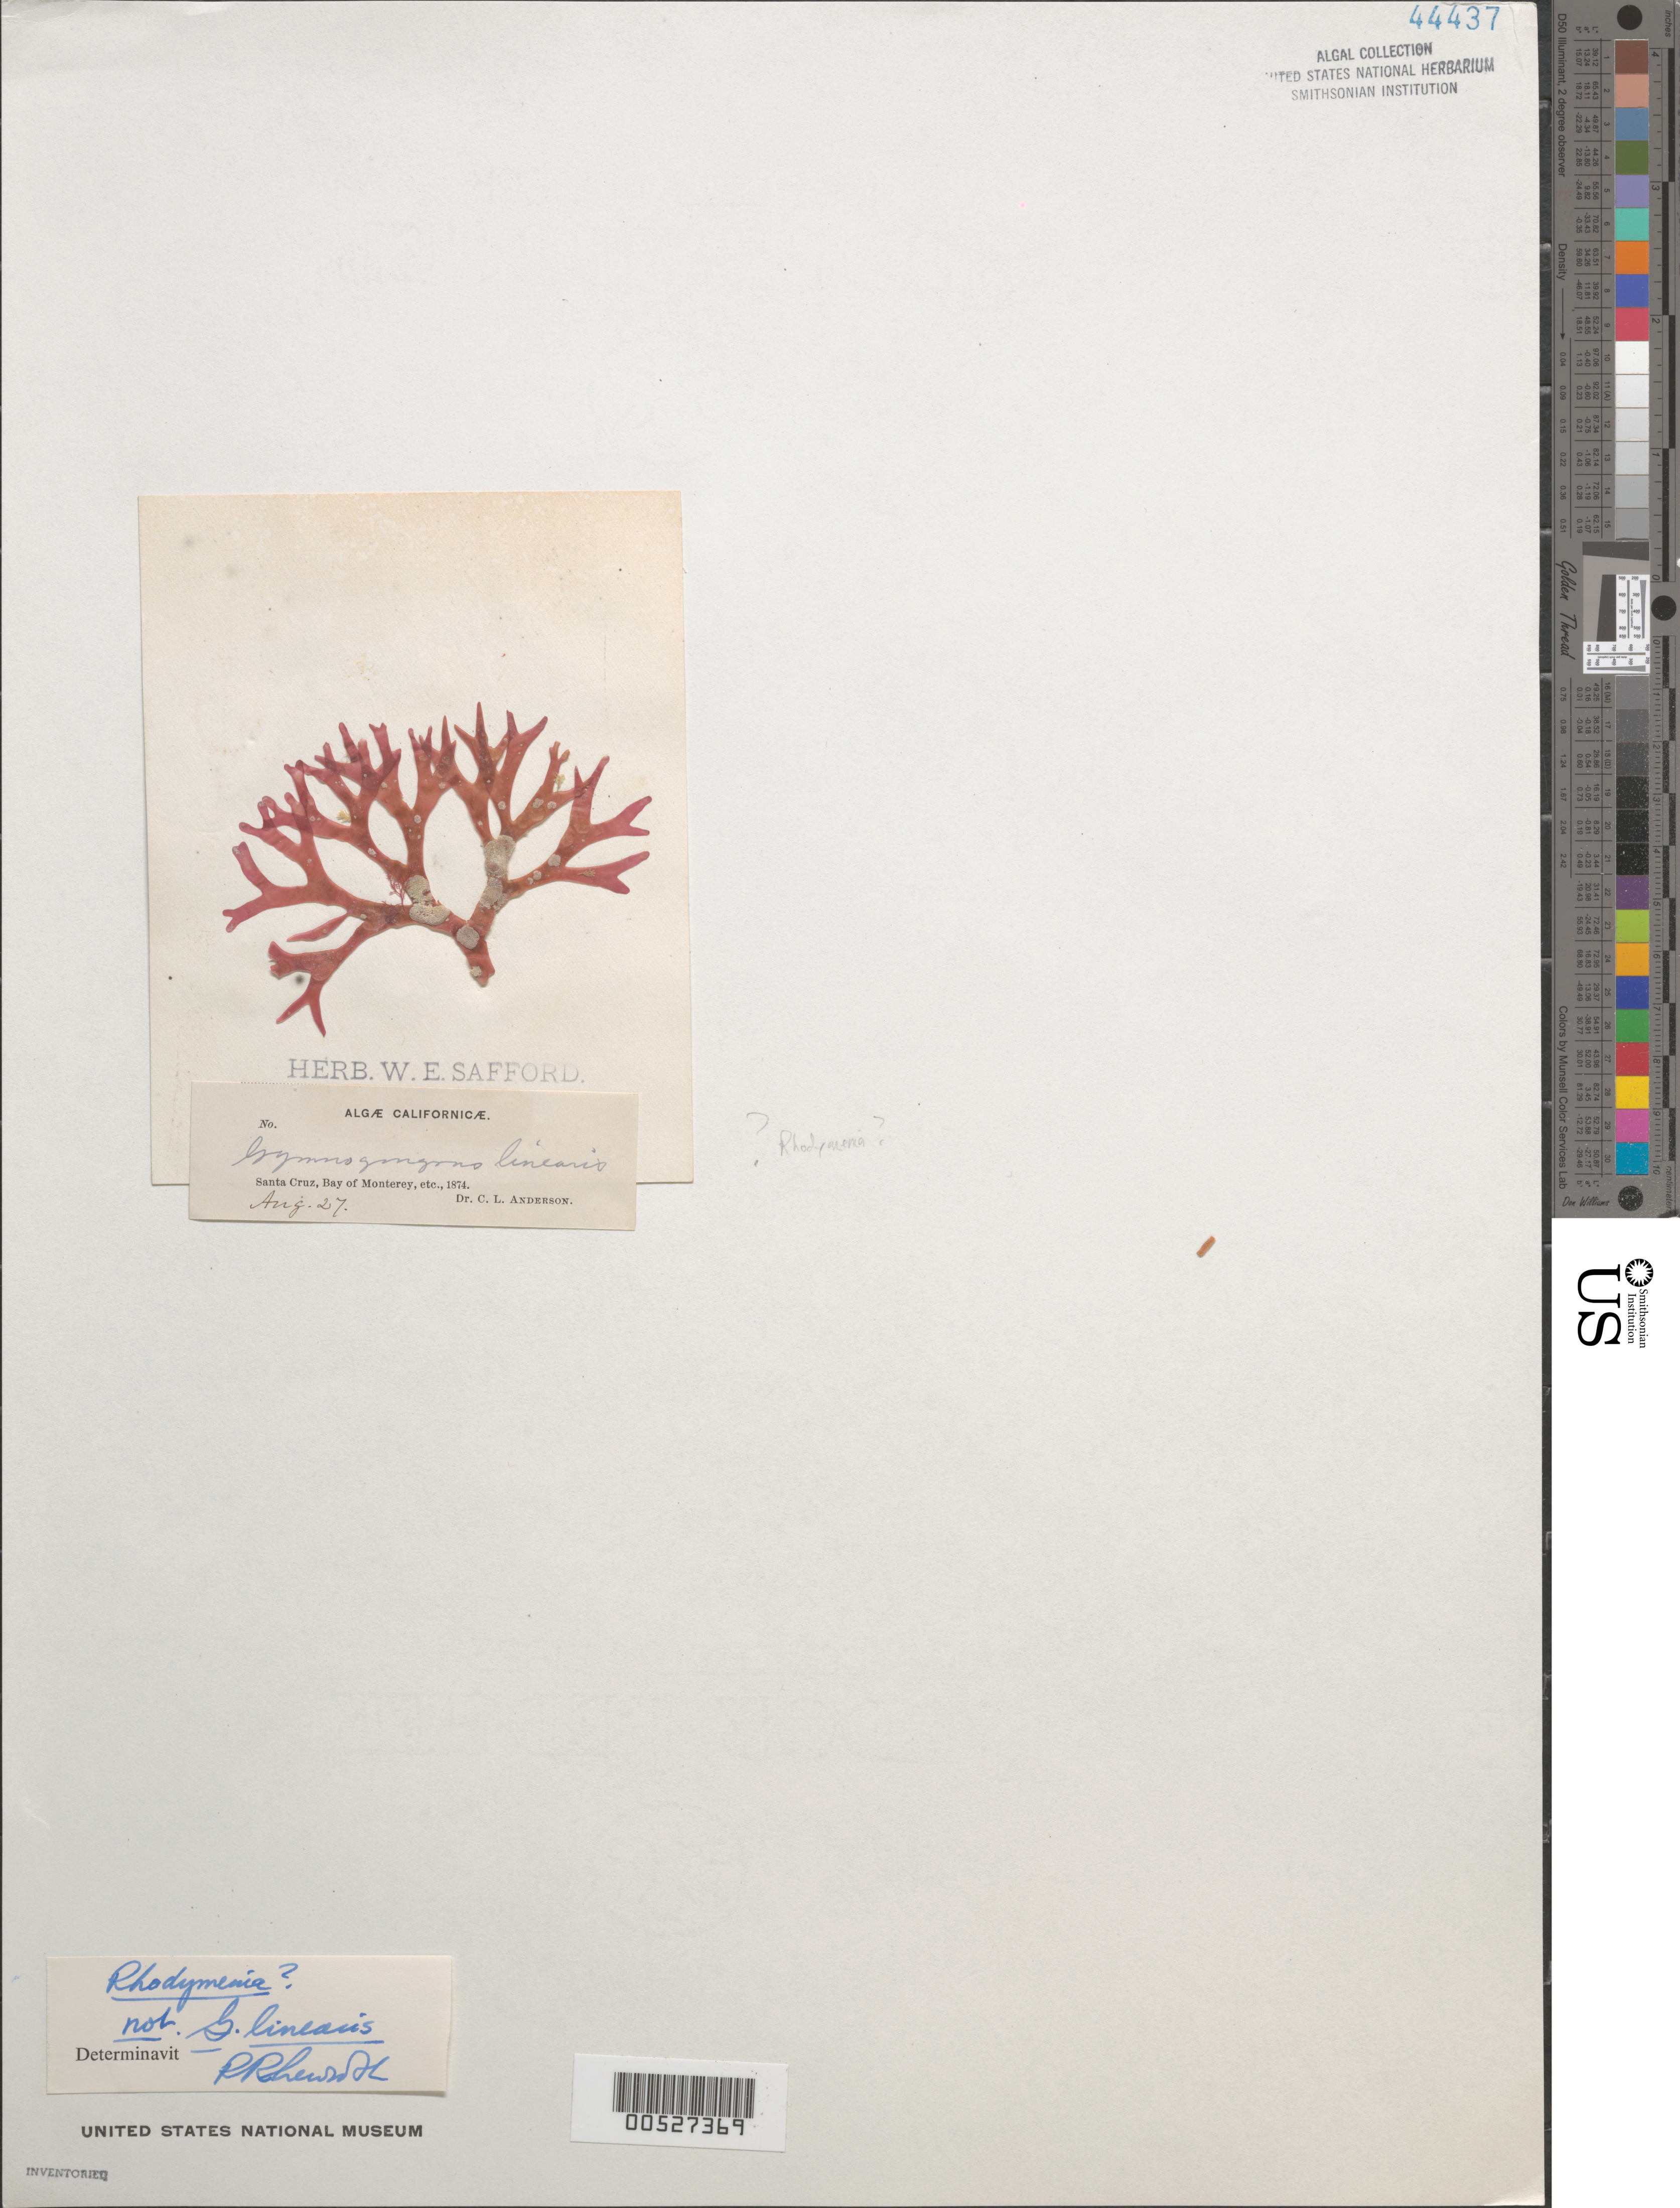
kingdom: Plantae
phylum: Rhodophyta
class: Florideophyceae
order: Rhodymeniales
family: Rhodymeniaceae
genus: Rhodymenia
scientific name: Rhodymenia sp.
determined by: Newroth, P. R.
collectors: C. L. Anderson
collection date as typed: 27 Aug 1874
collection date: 1874-08-27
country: United States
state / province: California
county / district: Santa Cruz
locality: Santa Cruz, Monterey Bay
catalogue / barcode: US 44437